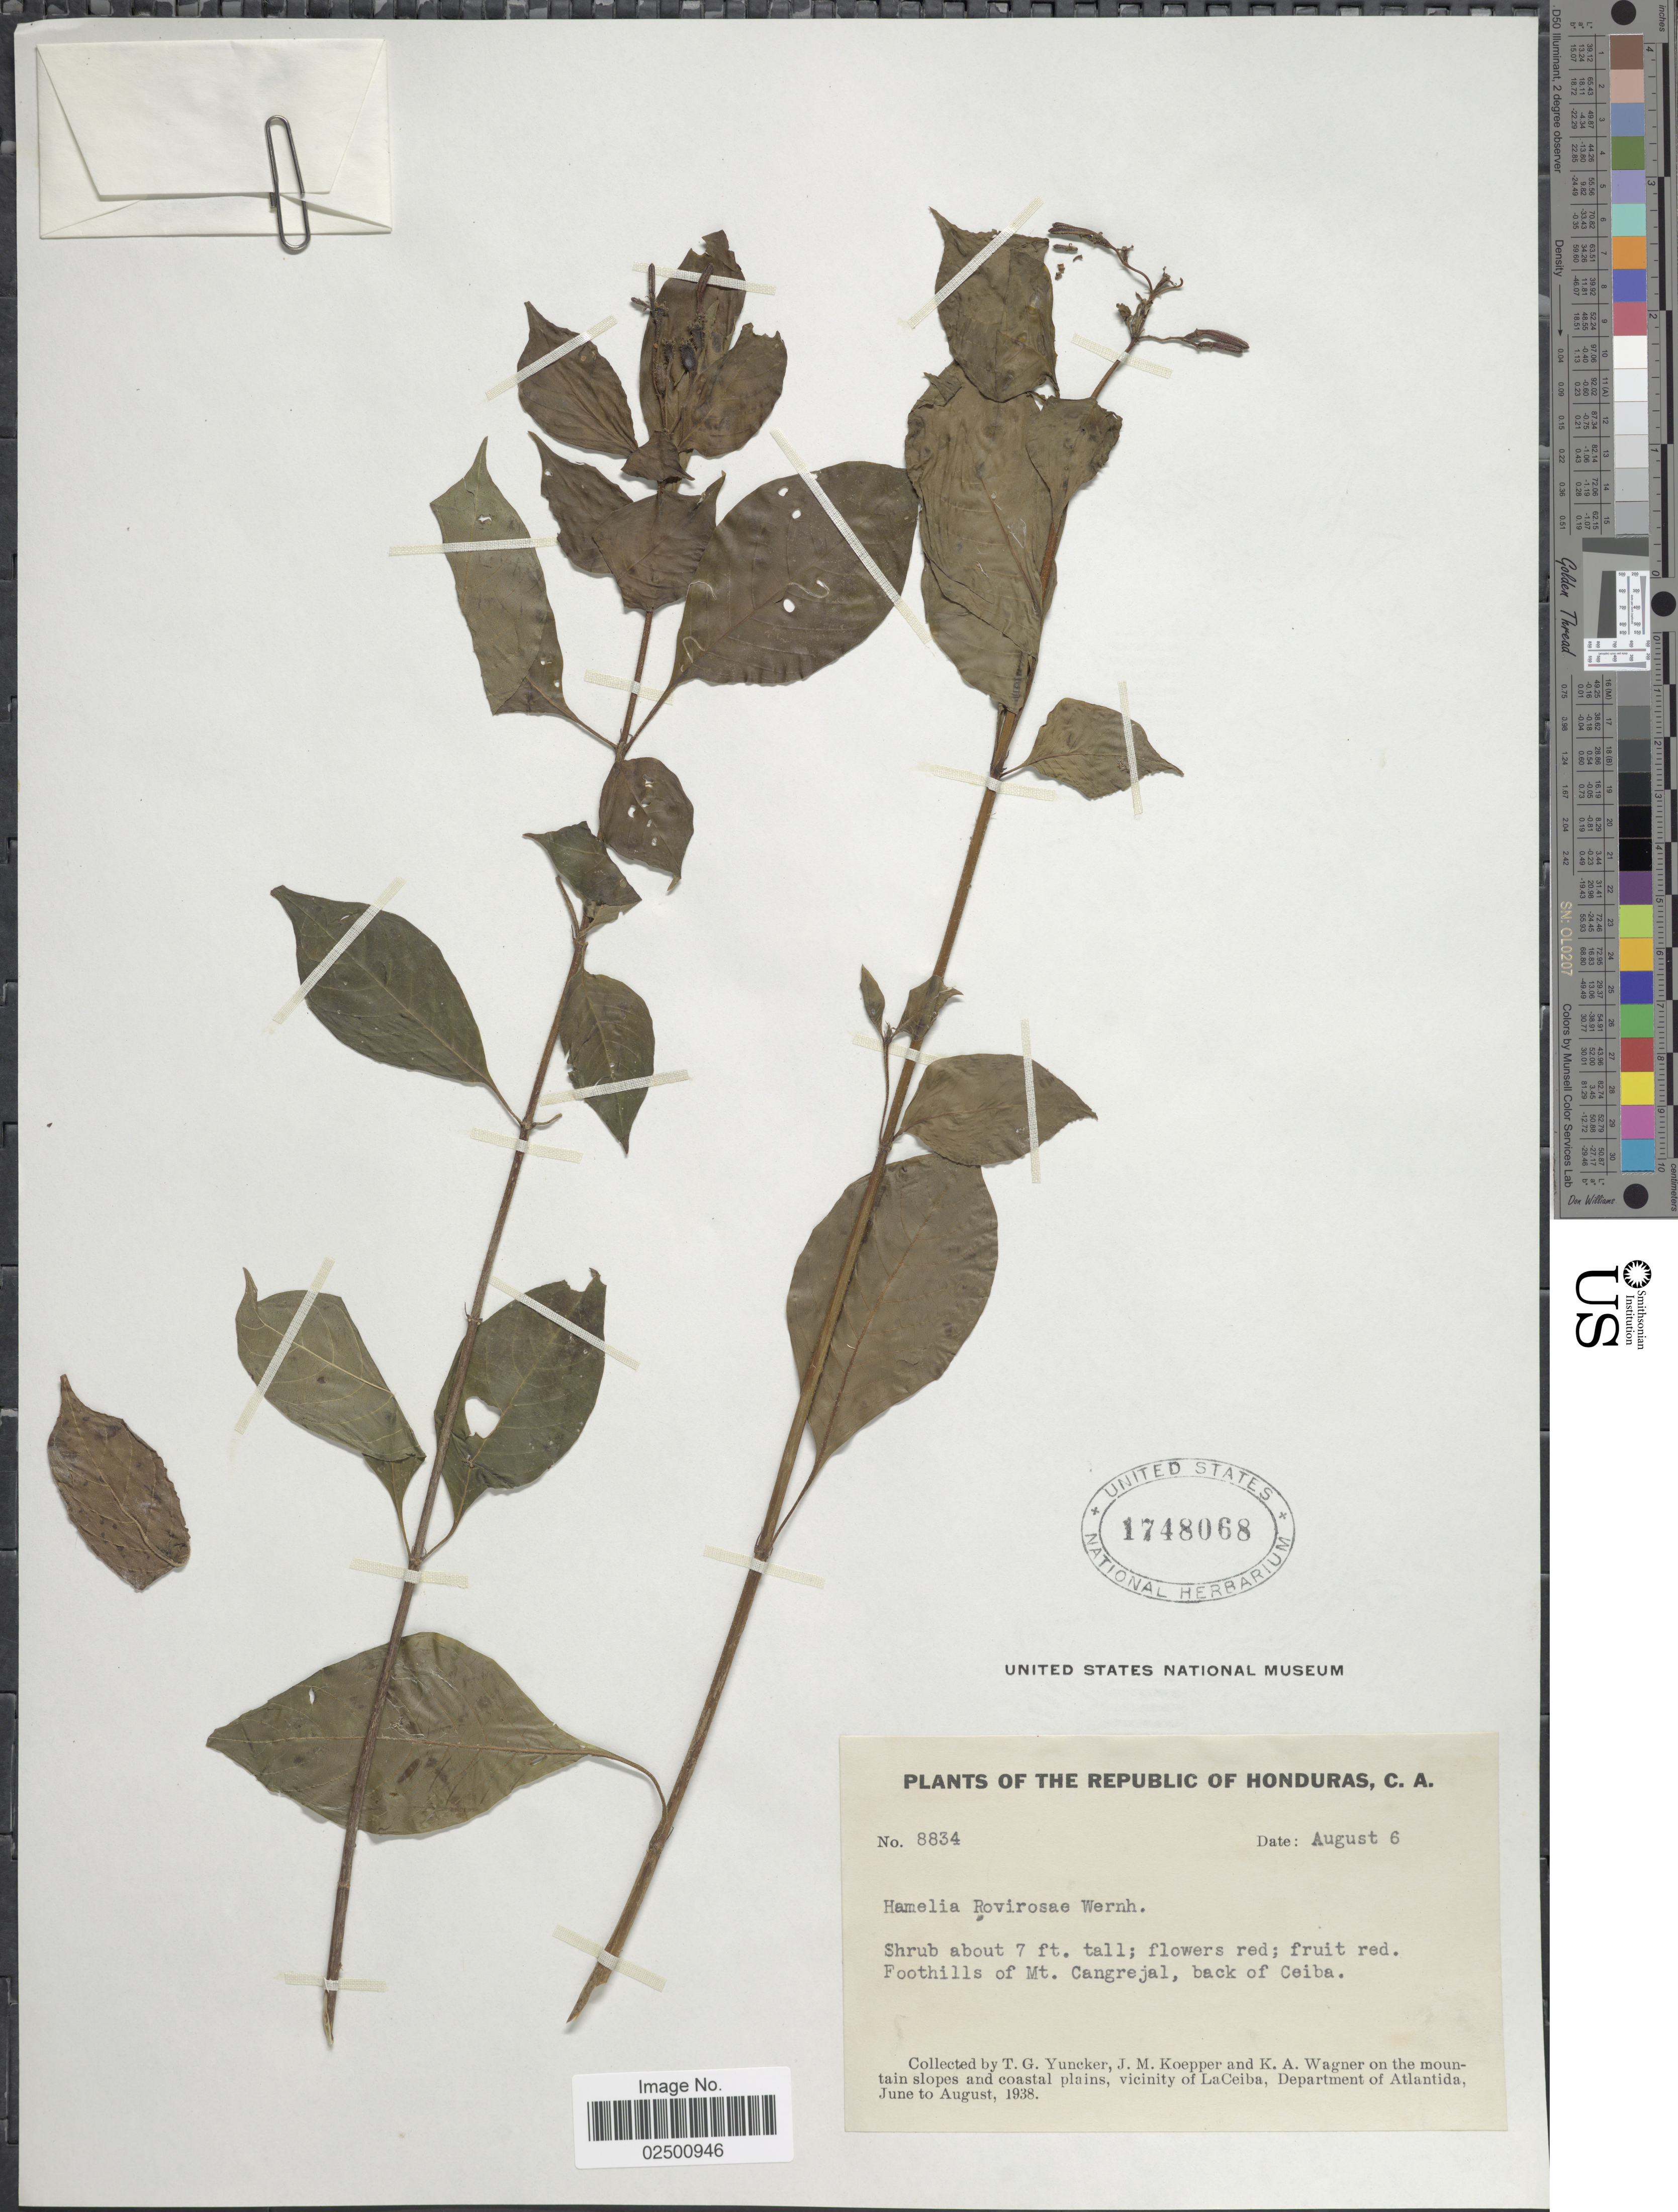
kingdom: Plantae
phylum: Tracheophyta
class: Magnoliopsida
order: Gentianales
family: Rubiaceae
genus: Hamelia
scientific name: Hamelia rovirosae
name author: Wernham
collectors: T. G. Yuncker, J. M. Koepper & K. A. Wagner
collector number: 8834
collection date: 1938-08-06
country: Honduras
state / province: Atlántida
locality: Republic of Honduras. Foothills of Mt. Cangrejal, back of Ceiba. Mountain slopes and coastal plains, vicinity of La Ceiba, Department of Atlantida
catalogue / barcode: US 1748068